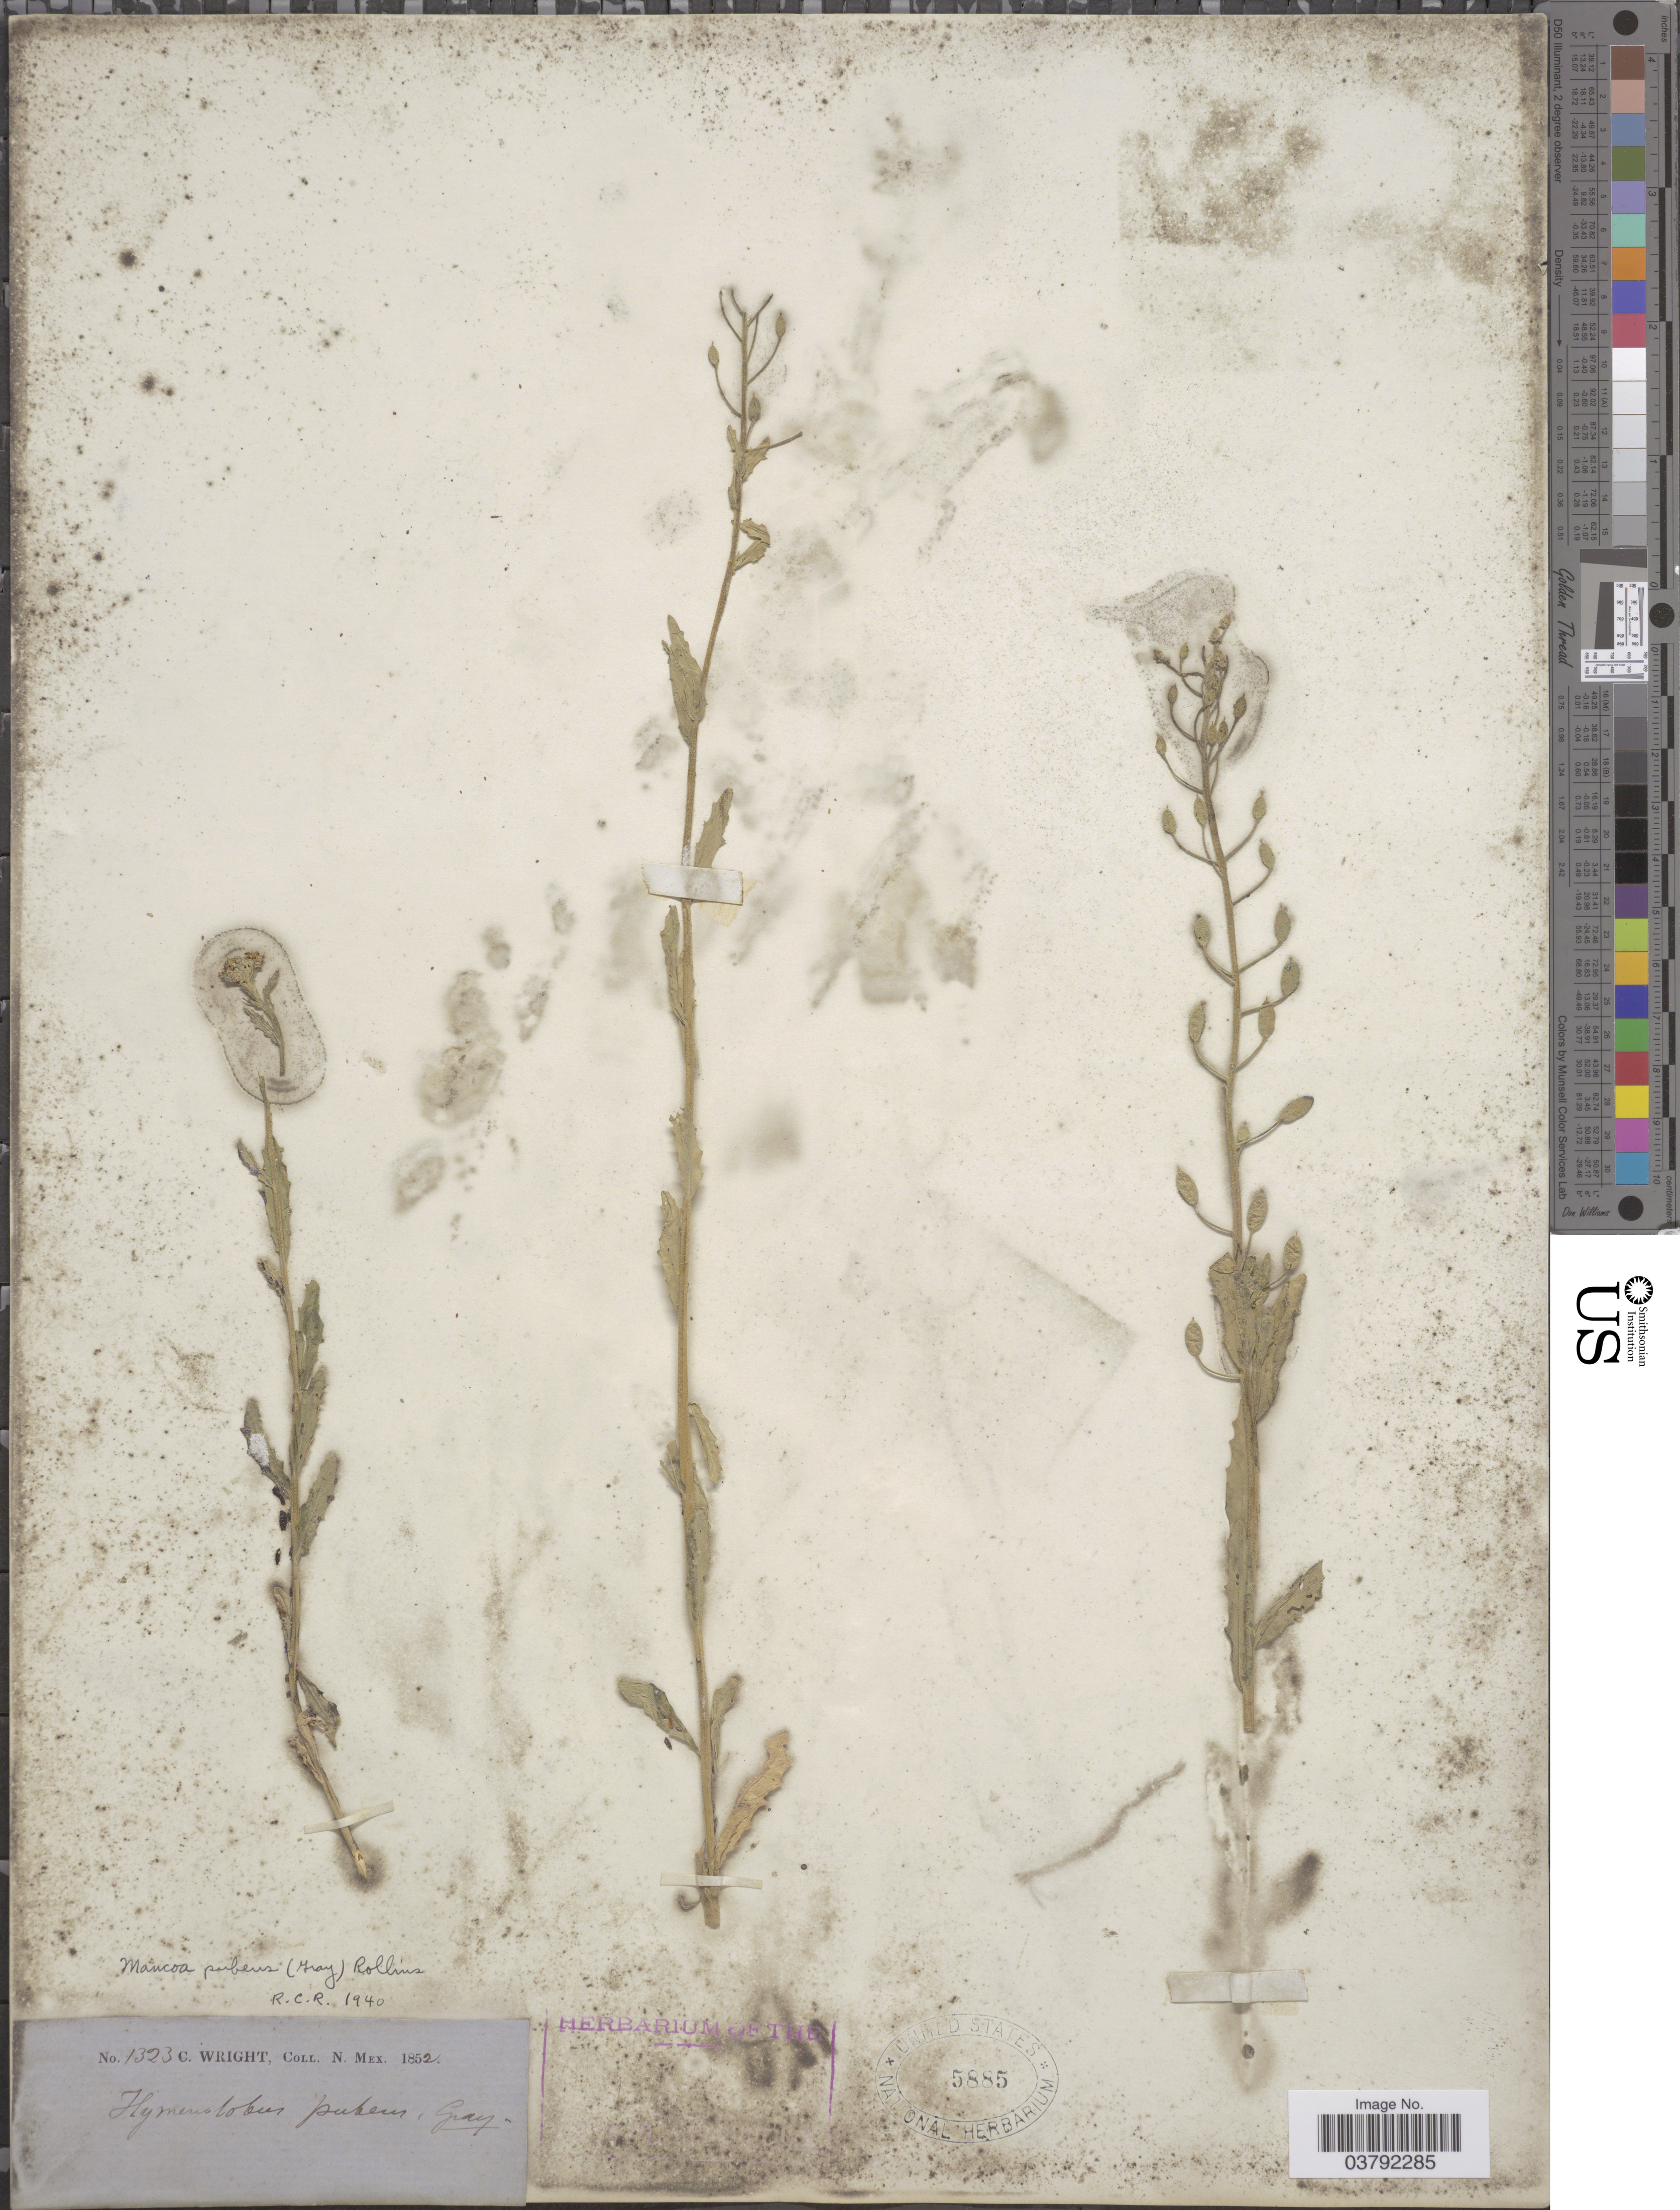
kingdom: Plantae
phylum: Tracheophyta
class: Magnoliopsida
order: Brassicales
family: Brassicaceae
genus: Mancoa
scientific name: Mancoa pubens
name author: (A. Gray) Rollins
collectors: C. Wright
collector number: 1323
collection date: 1852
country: United States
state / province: New Mexico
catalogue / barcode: US 5885